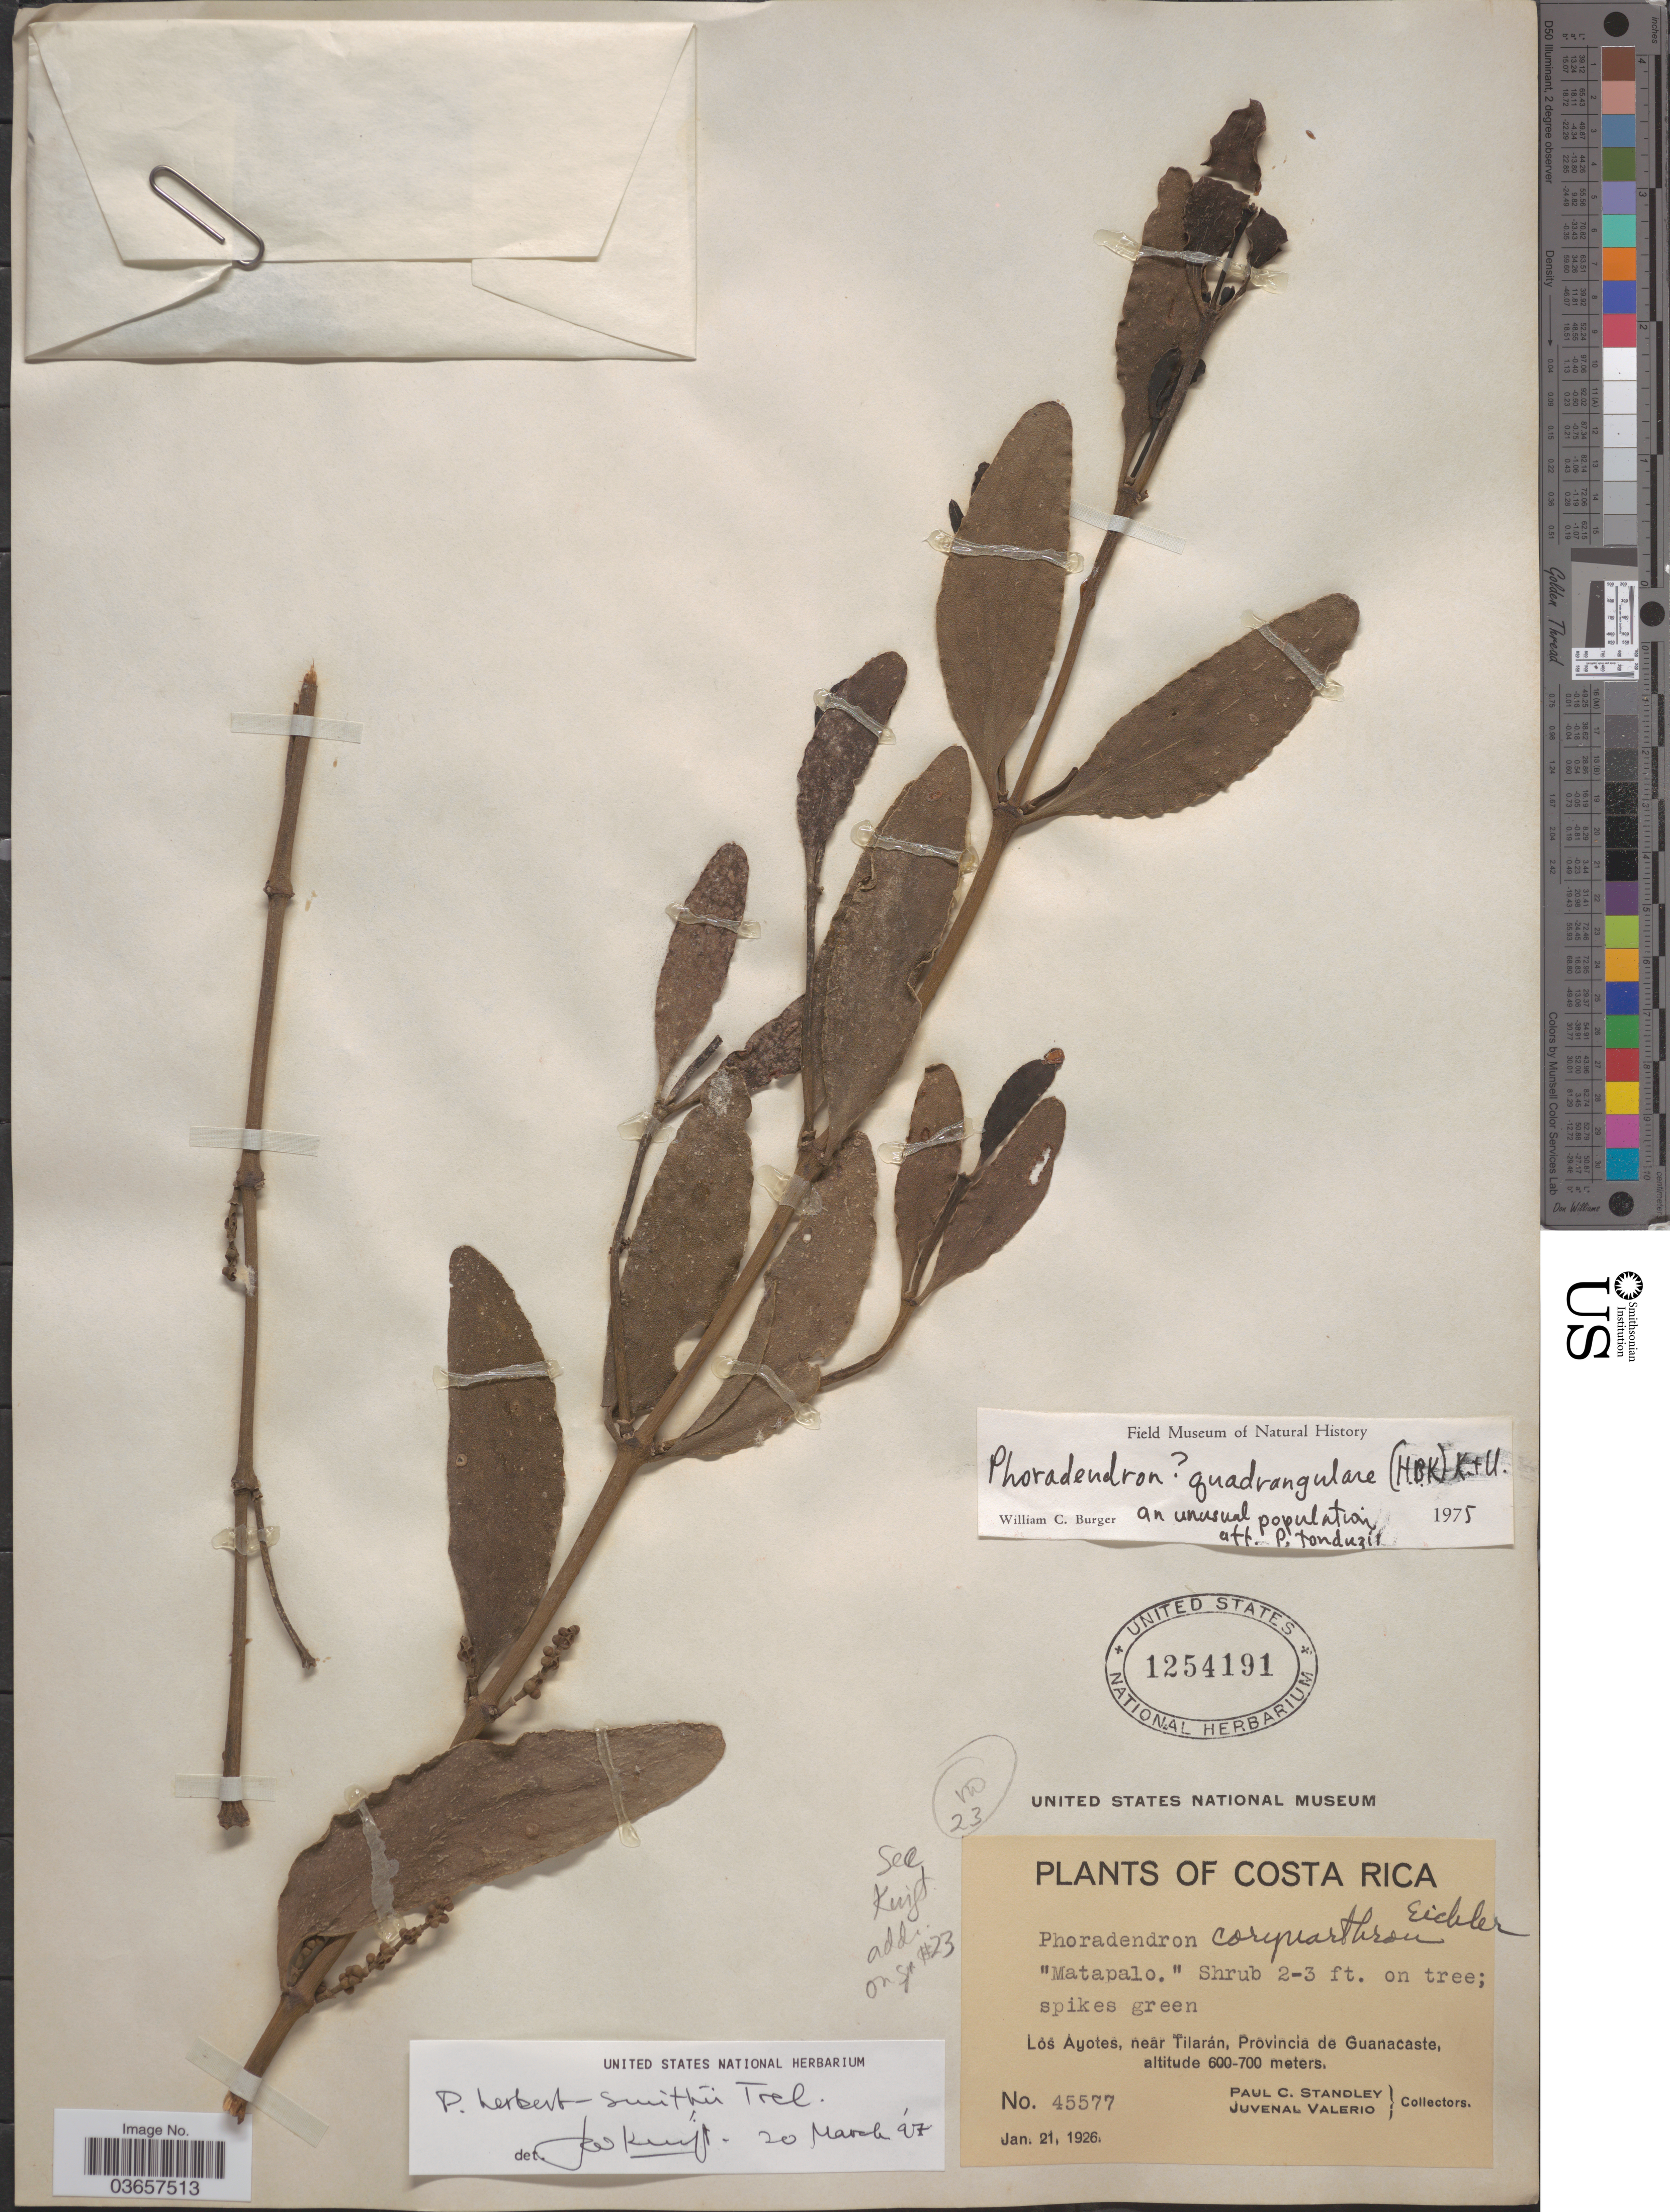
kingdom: Plantae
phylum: Tracheophyta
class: Magnoliopsida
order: Santalales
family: Viscaceae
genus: Phoradendron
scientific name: Phoradendron herbert-smithii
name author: Trel.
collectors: P. C. Standley & J. Valerio R.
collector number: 45577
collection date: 1926-01-21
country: Costa Rica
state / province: Guanacaste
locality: Los Ayotes, near Tilarán.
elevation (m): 600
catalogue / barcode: US 1254191